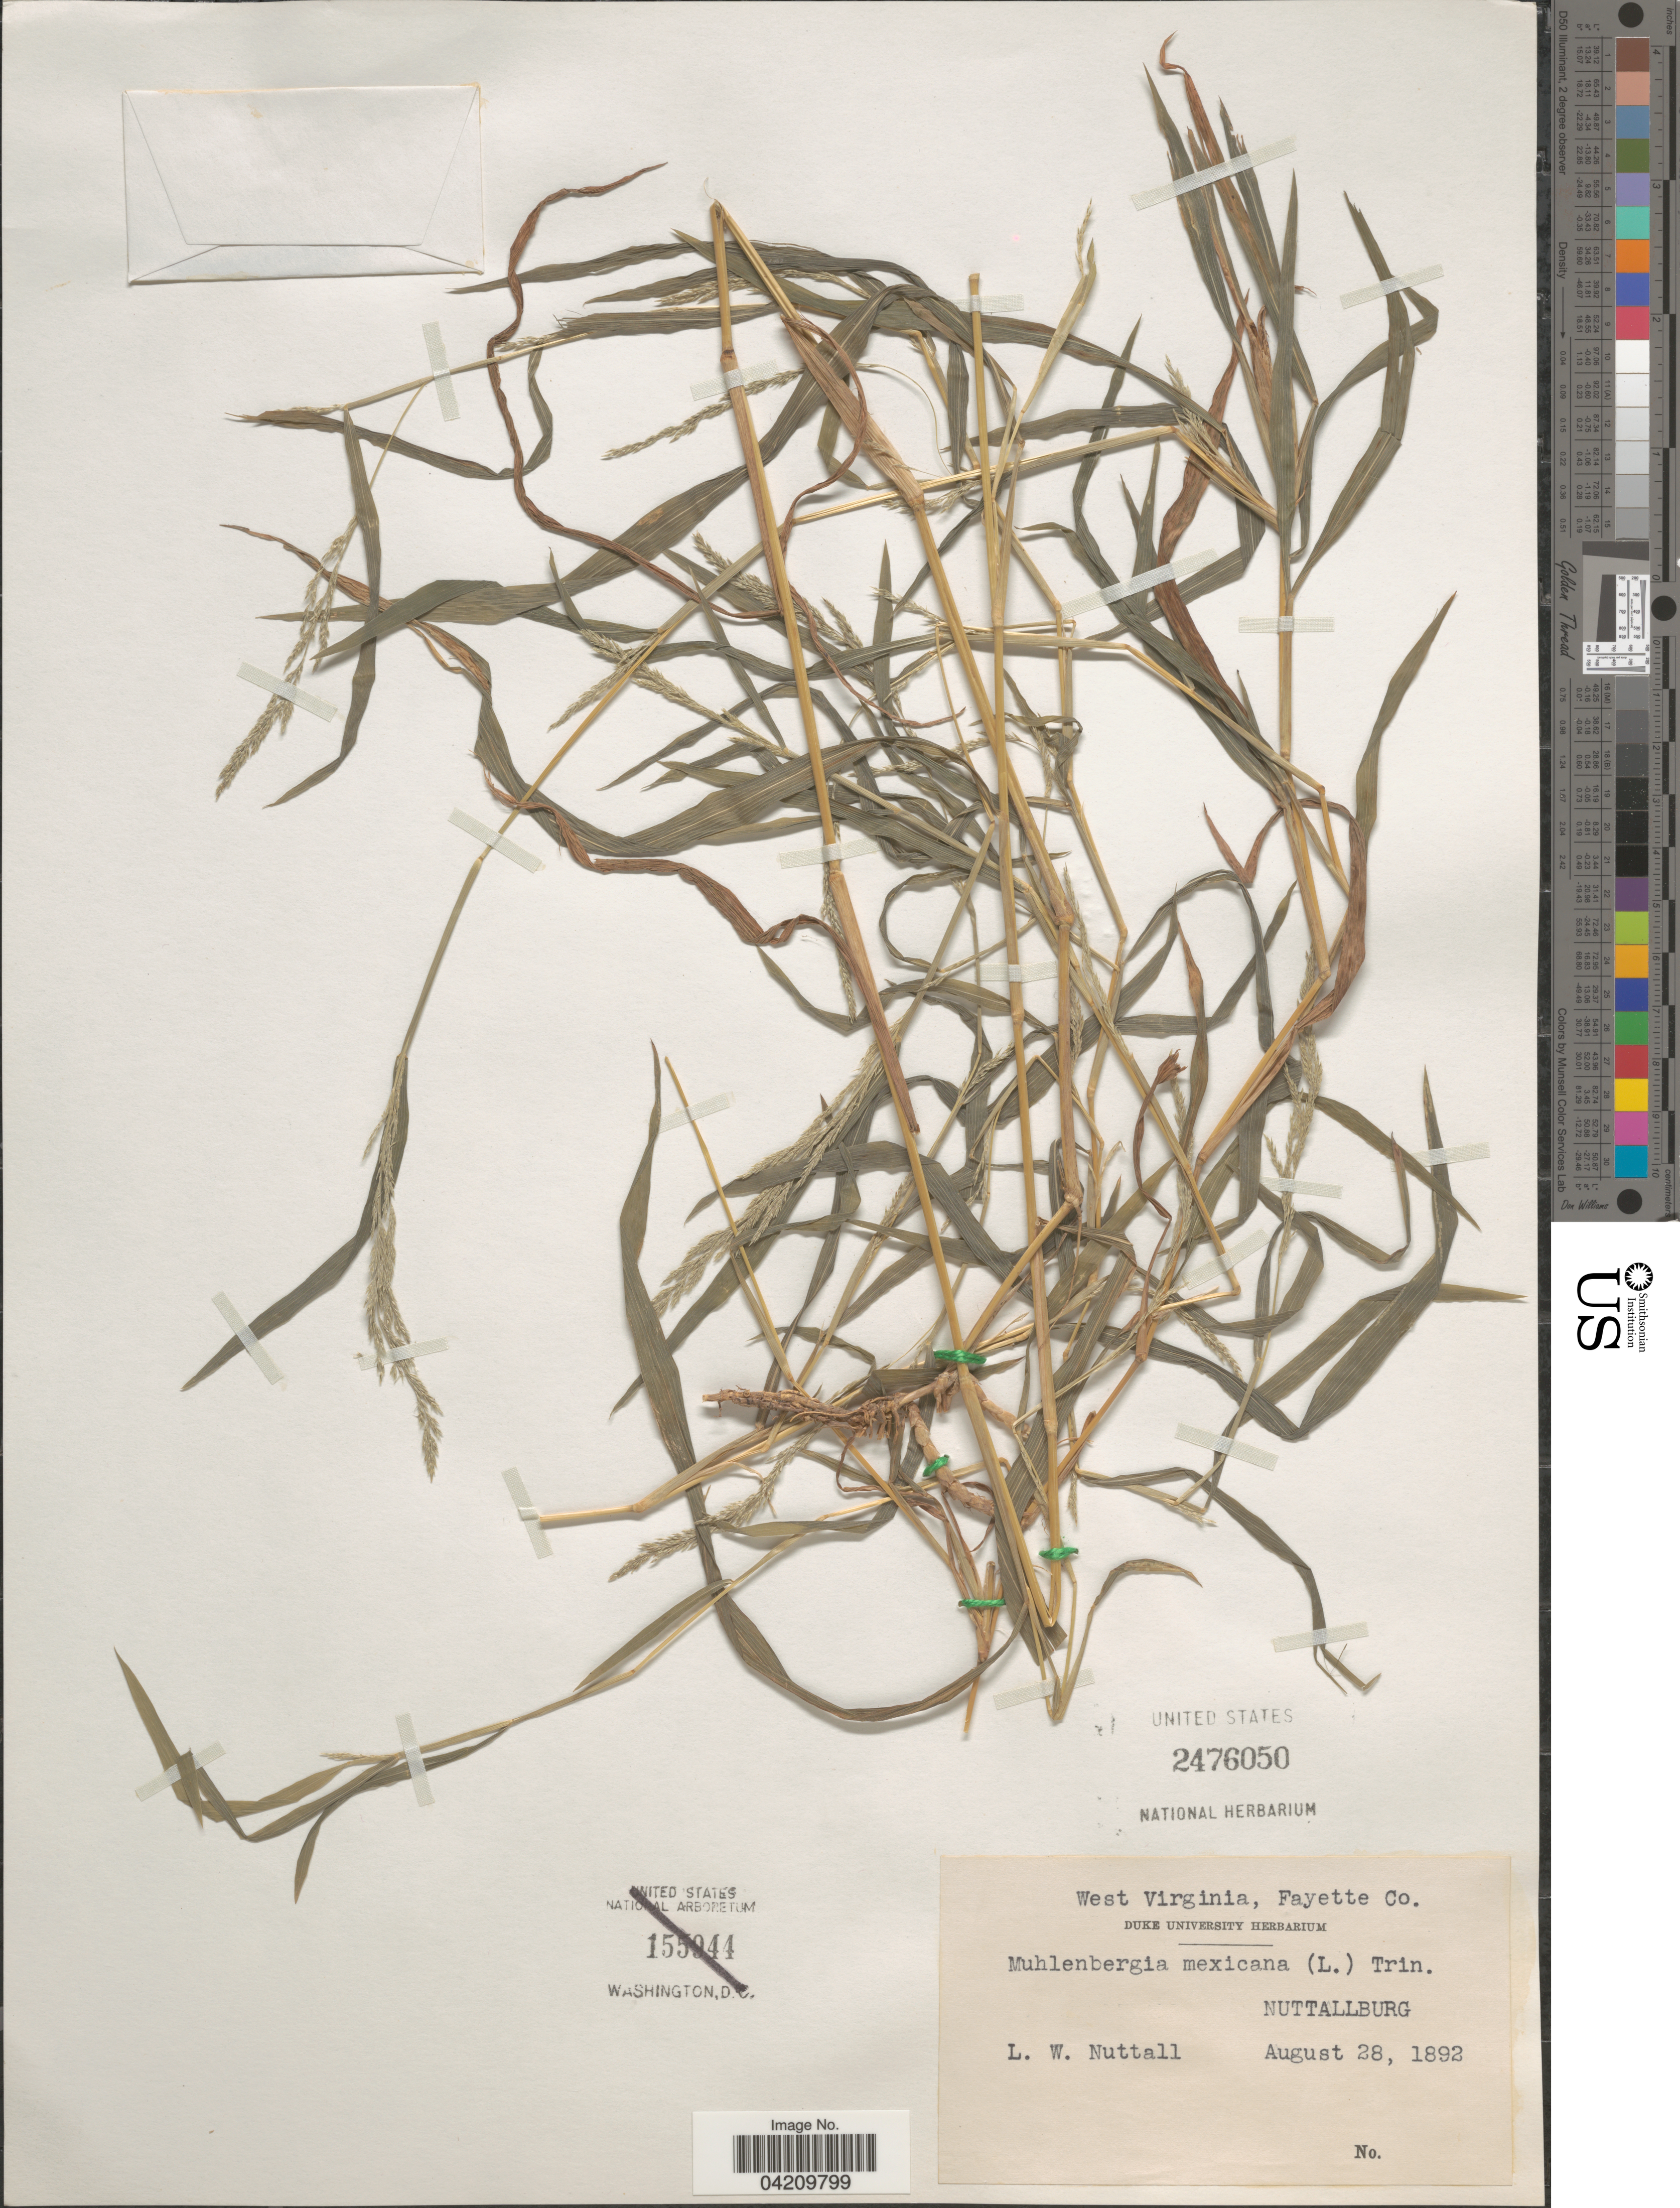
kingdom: Plantae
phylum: Tracheophyta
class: Liliopsida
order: Poales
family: Poaceae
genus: Muhlenbergia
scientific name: Muhlenbergia mexicana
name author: (L.) Trin.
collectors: L. W. Nuttall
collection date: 1892-08-28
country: United States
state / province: West Virginia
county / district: Fayette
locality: Fayette Co. Nuttallburg.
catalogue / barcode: US 2476050